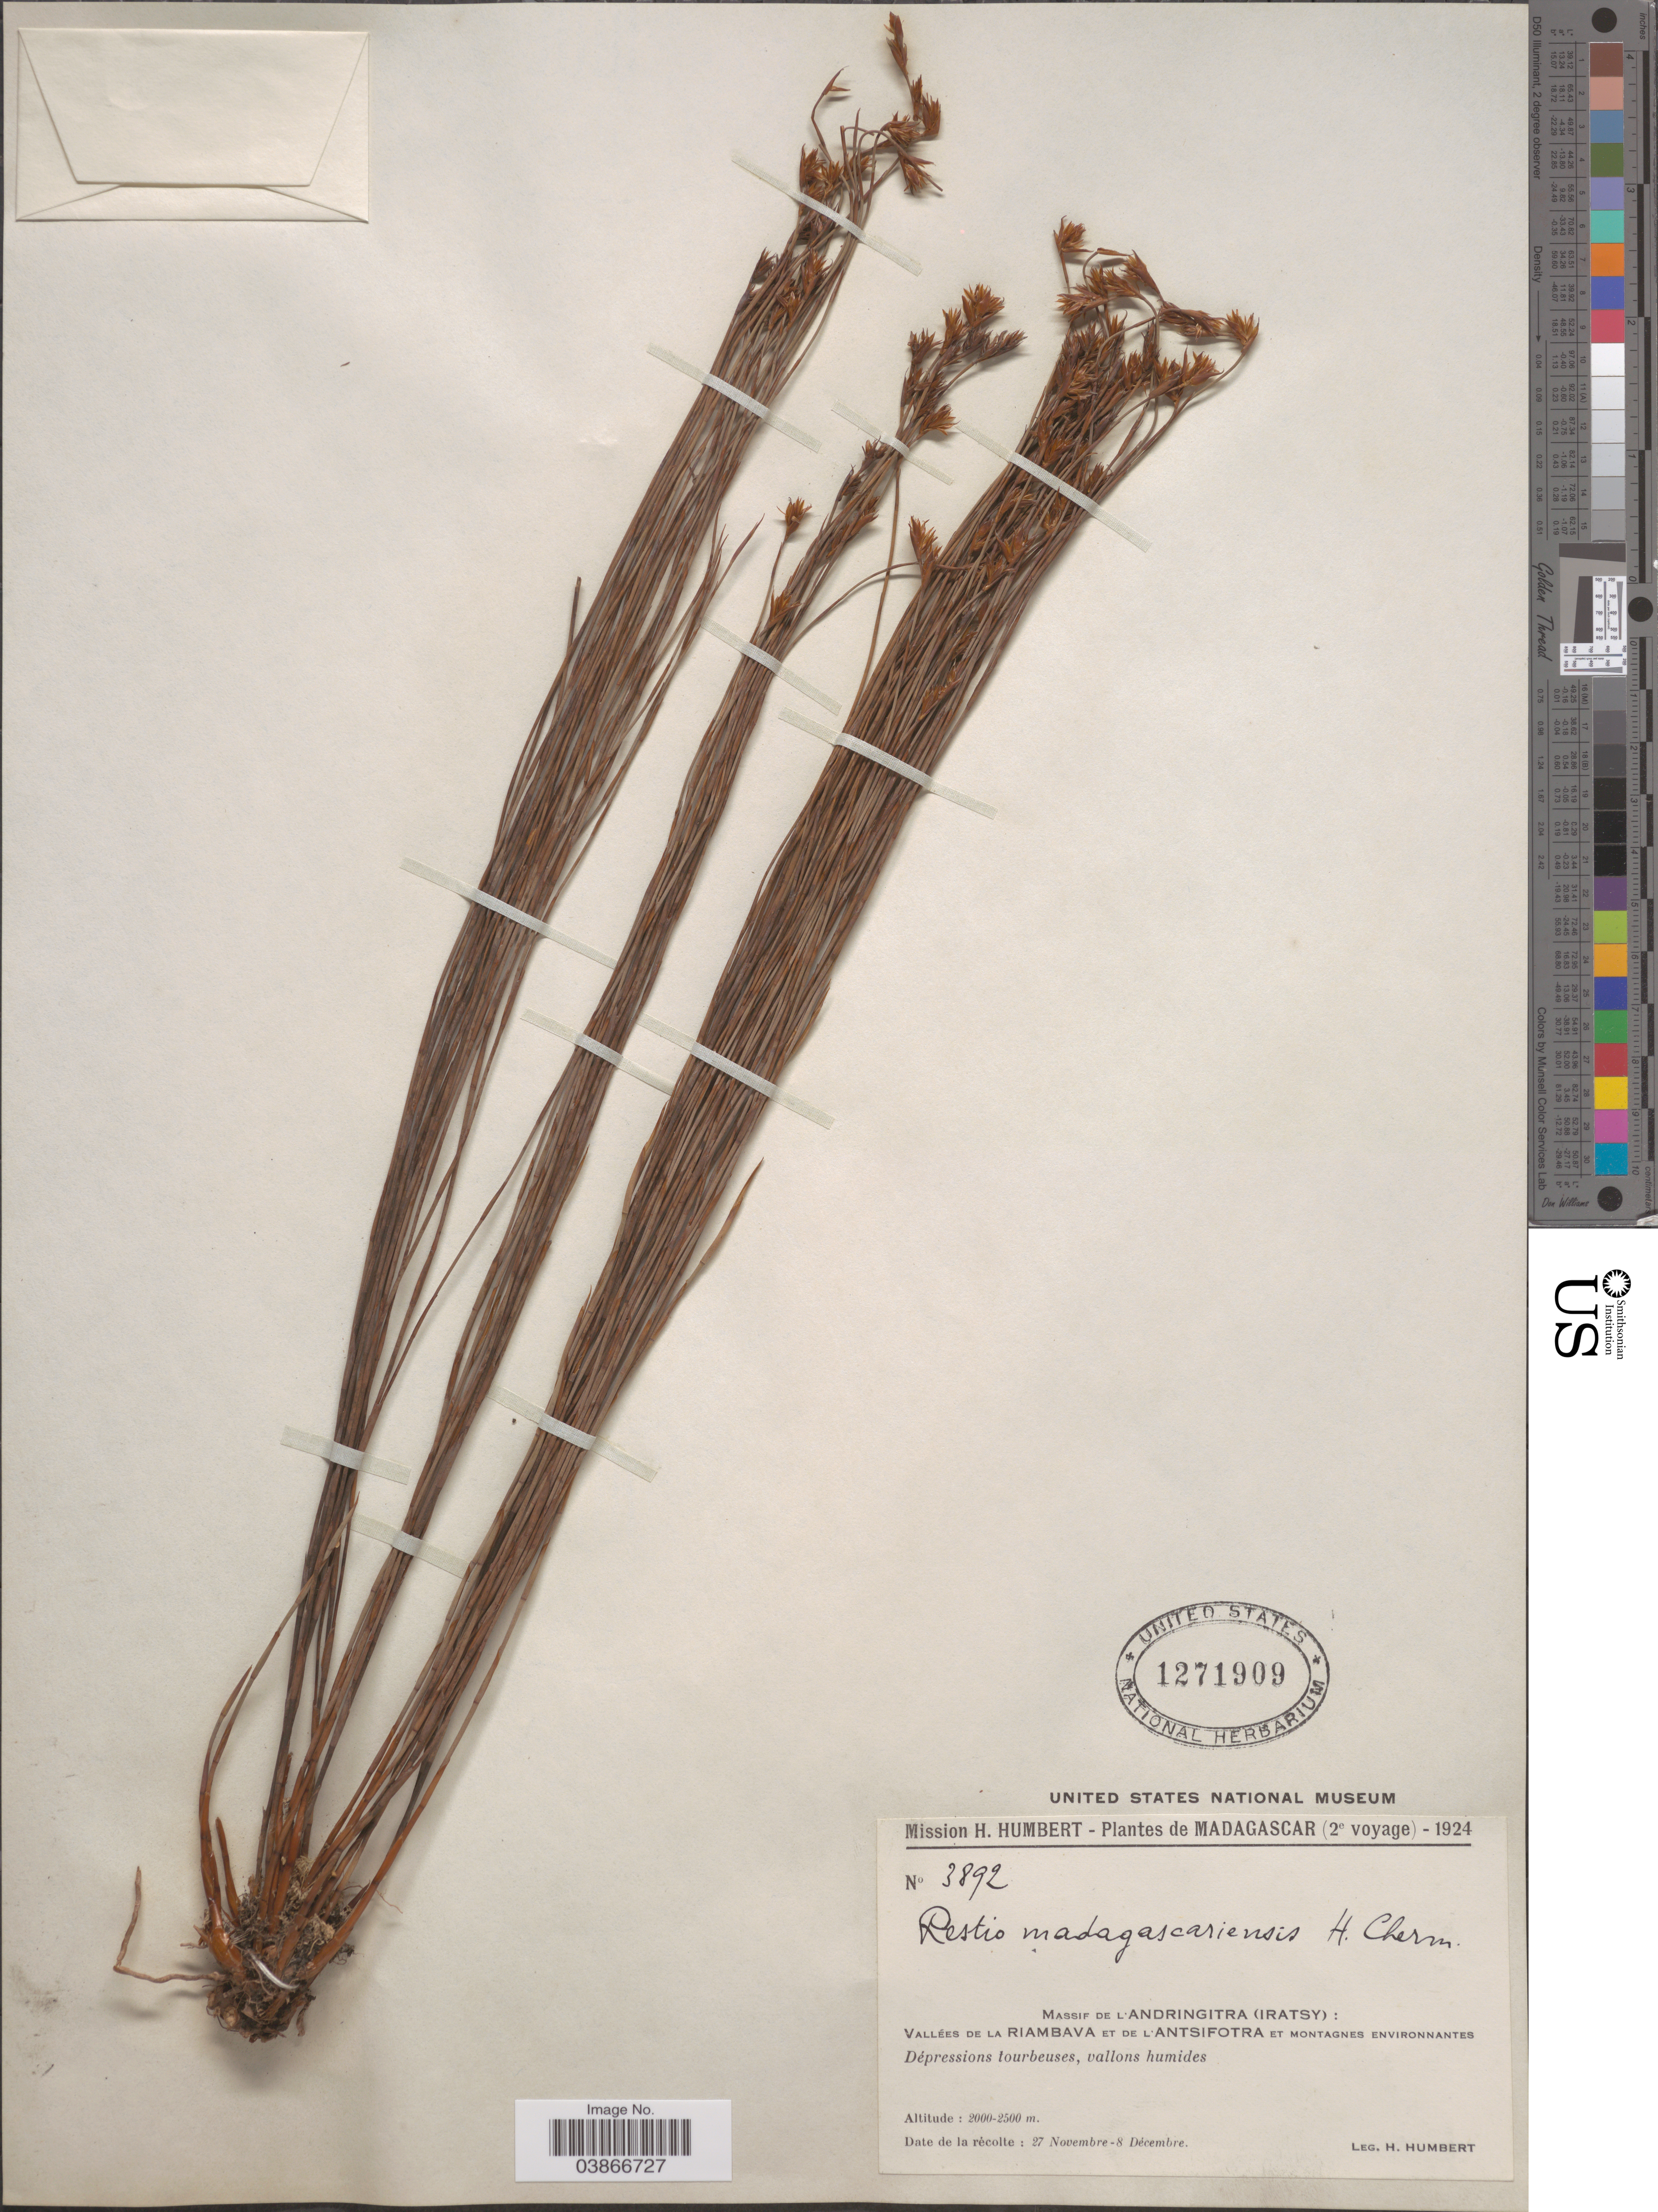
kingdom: Plantae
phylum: Tracheophyta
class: Liliopsida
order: Poales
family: Restionaceae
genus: Restio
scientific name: Restio madagascariensis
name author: Cherm.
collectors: H. Humbert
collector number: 3892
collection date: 1924-11-27/1924-12-08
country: Madagascar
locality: Massif de l'Andringitra (Iratsy): Vallées de La Riambava et de l'Antsifotra et montagnes environnantes.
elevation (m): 2000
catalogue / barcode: US 1271909